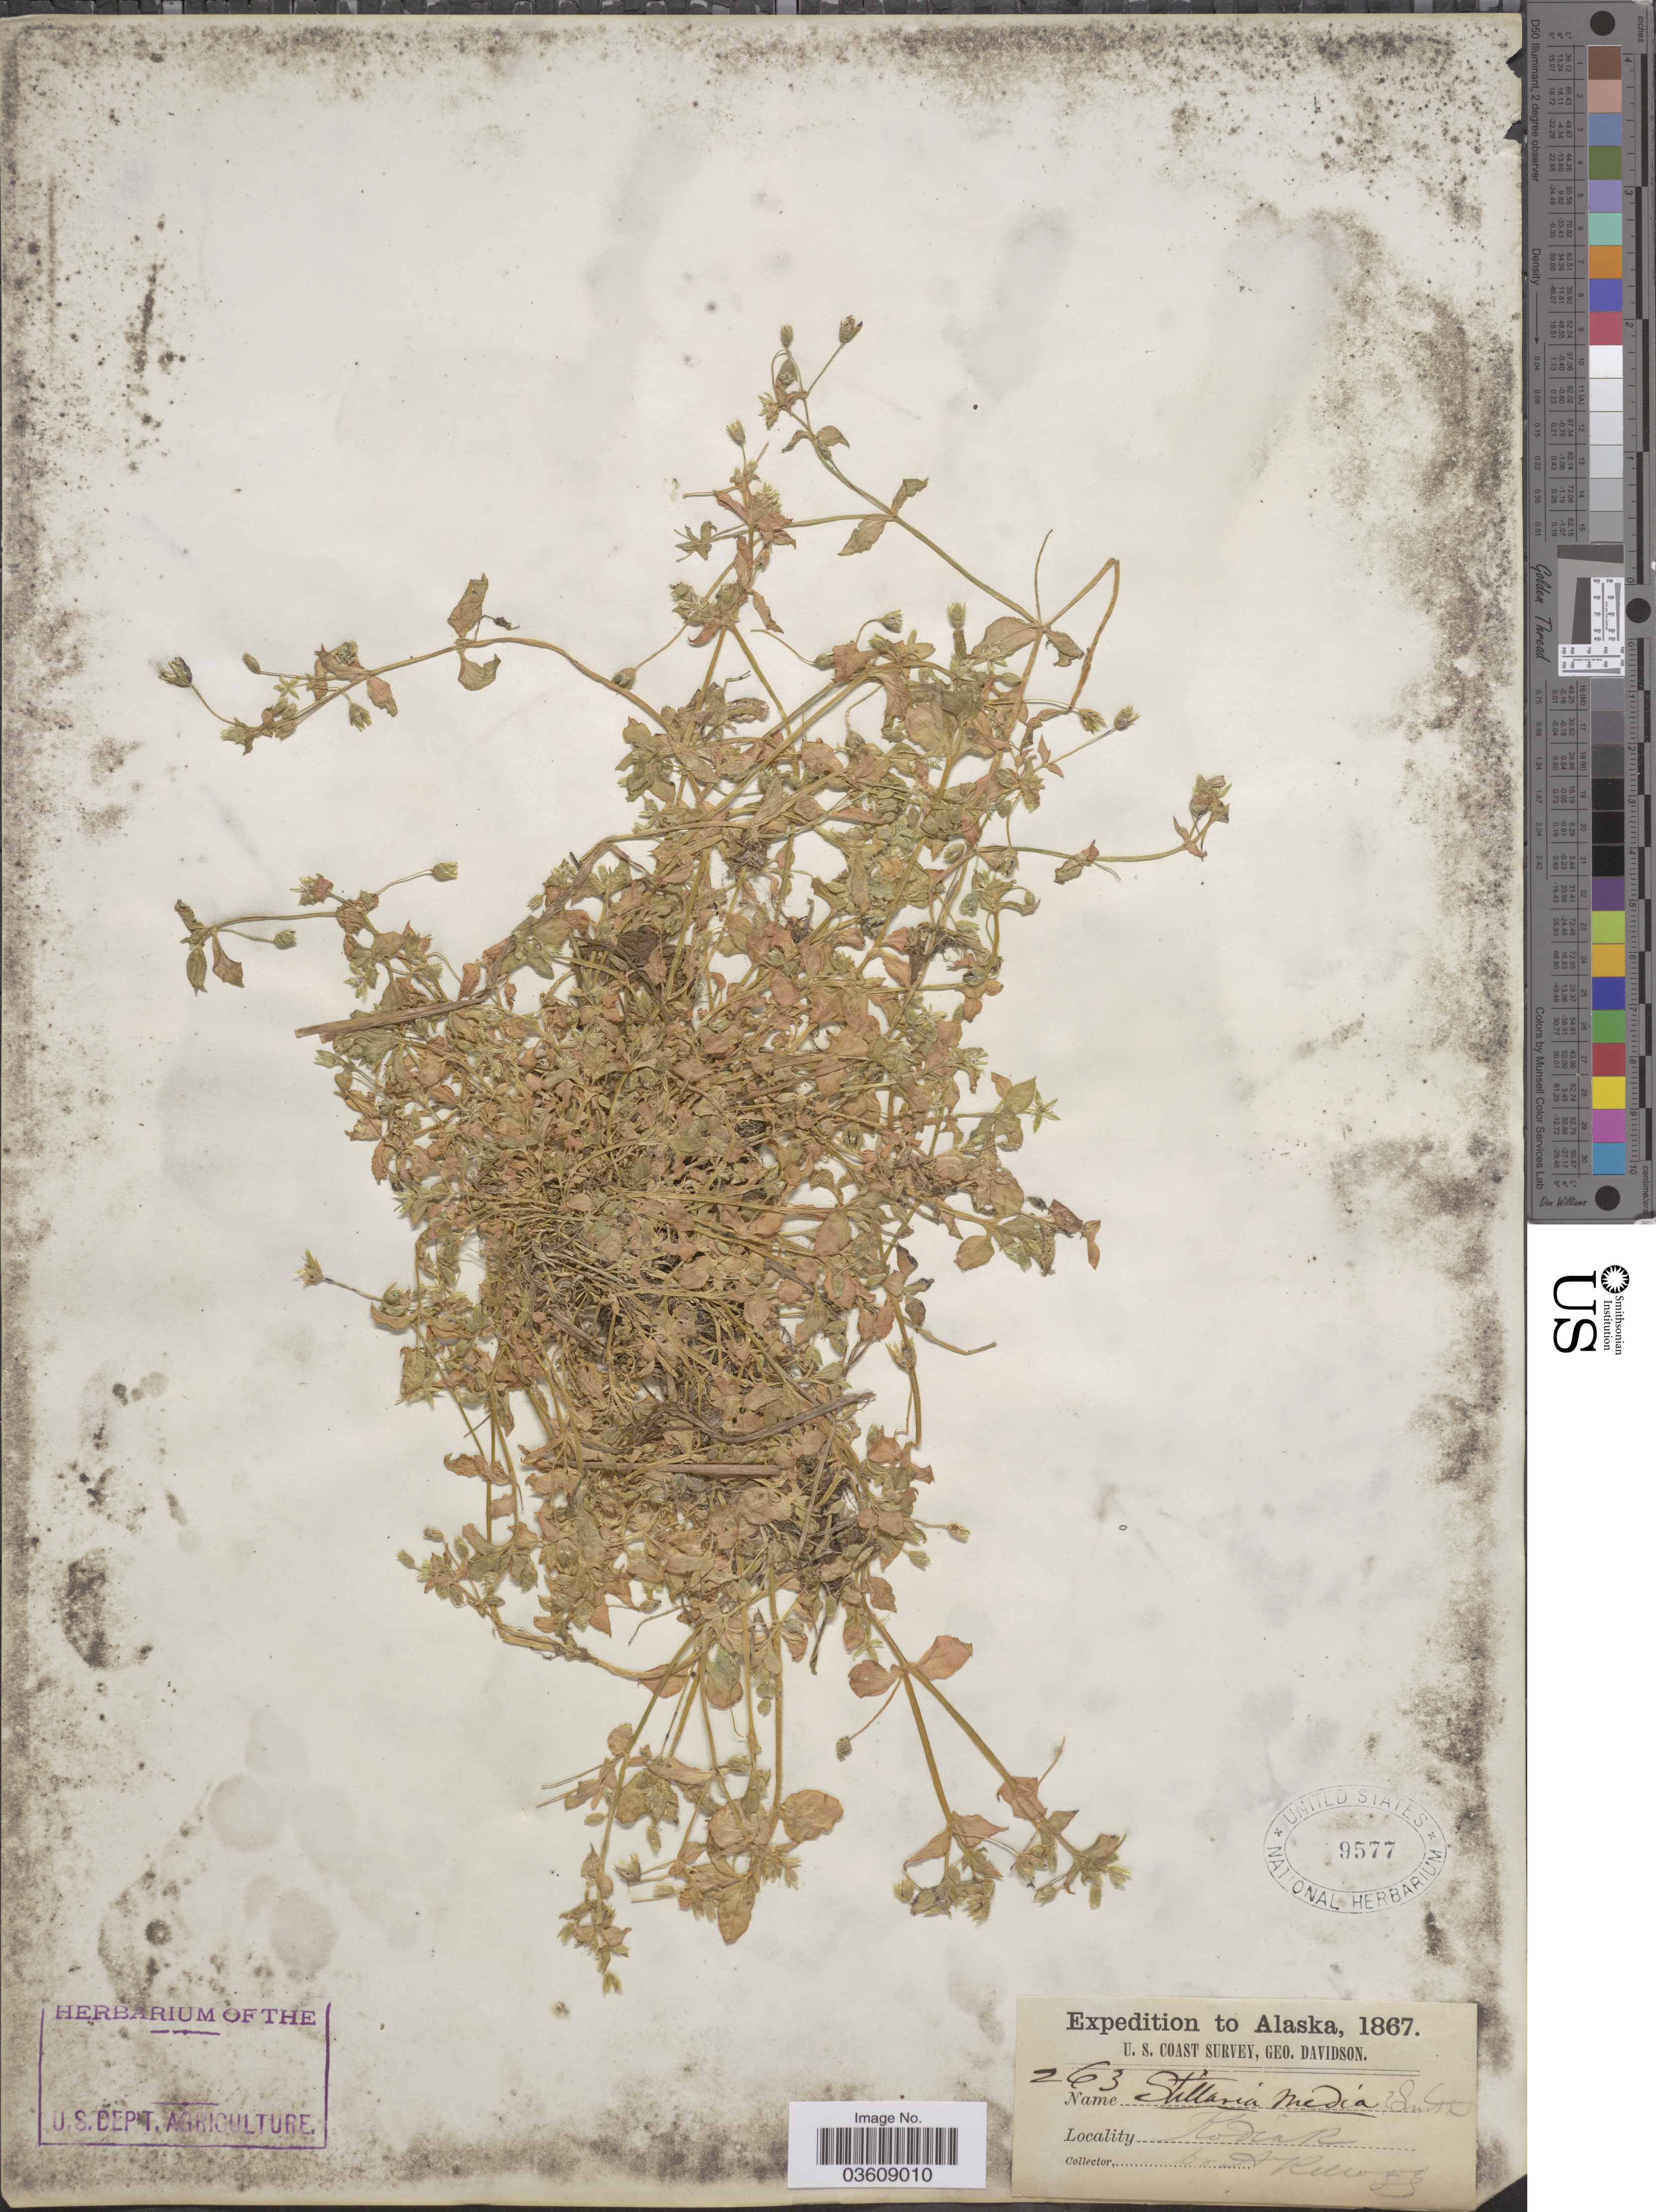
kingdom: Plantae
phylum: Tracheophyta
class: Magnoliopsida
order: Caryophyllales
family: Caryophyllaceae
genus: Stellaria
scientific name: Stellaria media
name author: (L.) Vill.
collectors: A. Kellogg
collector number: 263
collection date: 1867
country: United States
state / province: Alaska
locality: Kodiak.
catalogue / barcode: US 9577